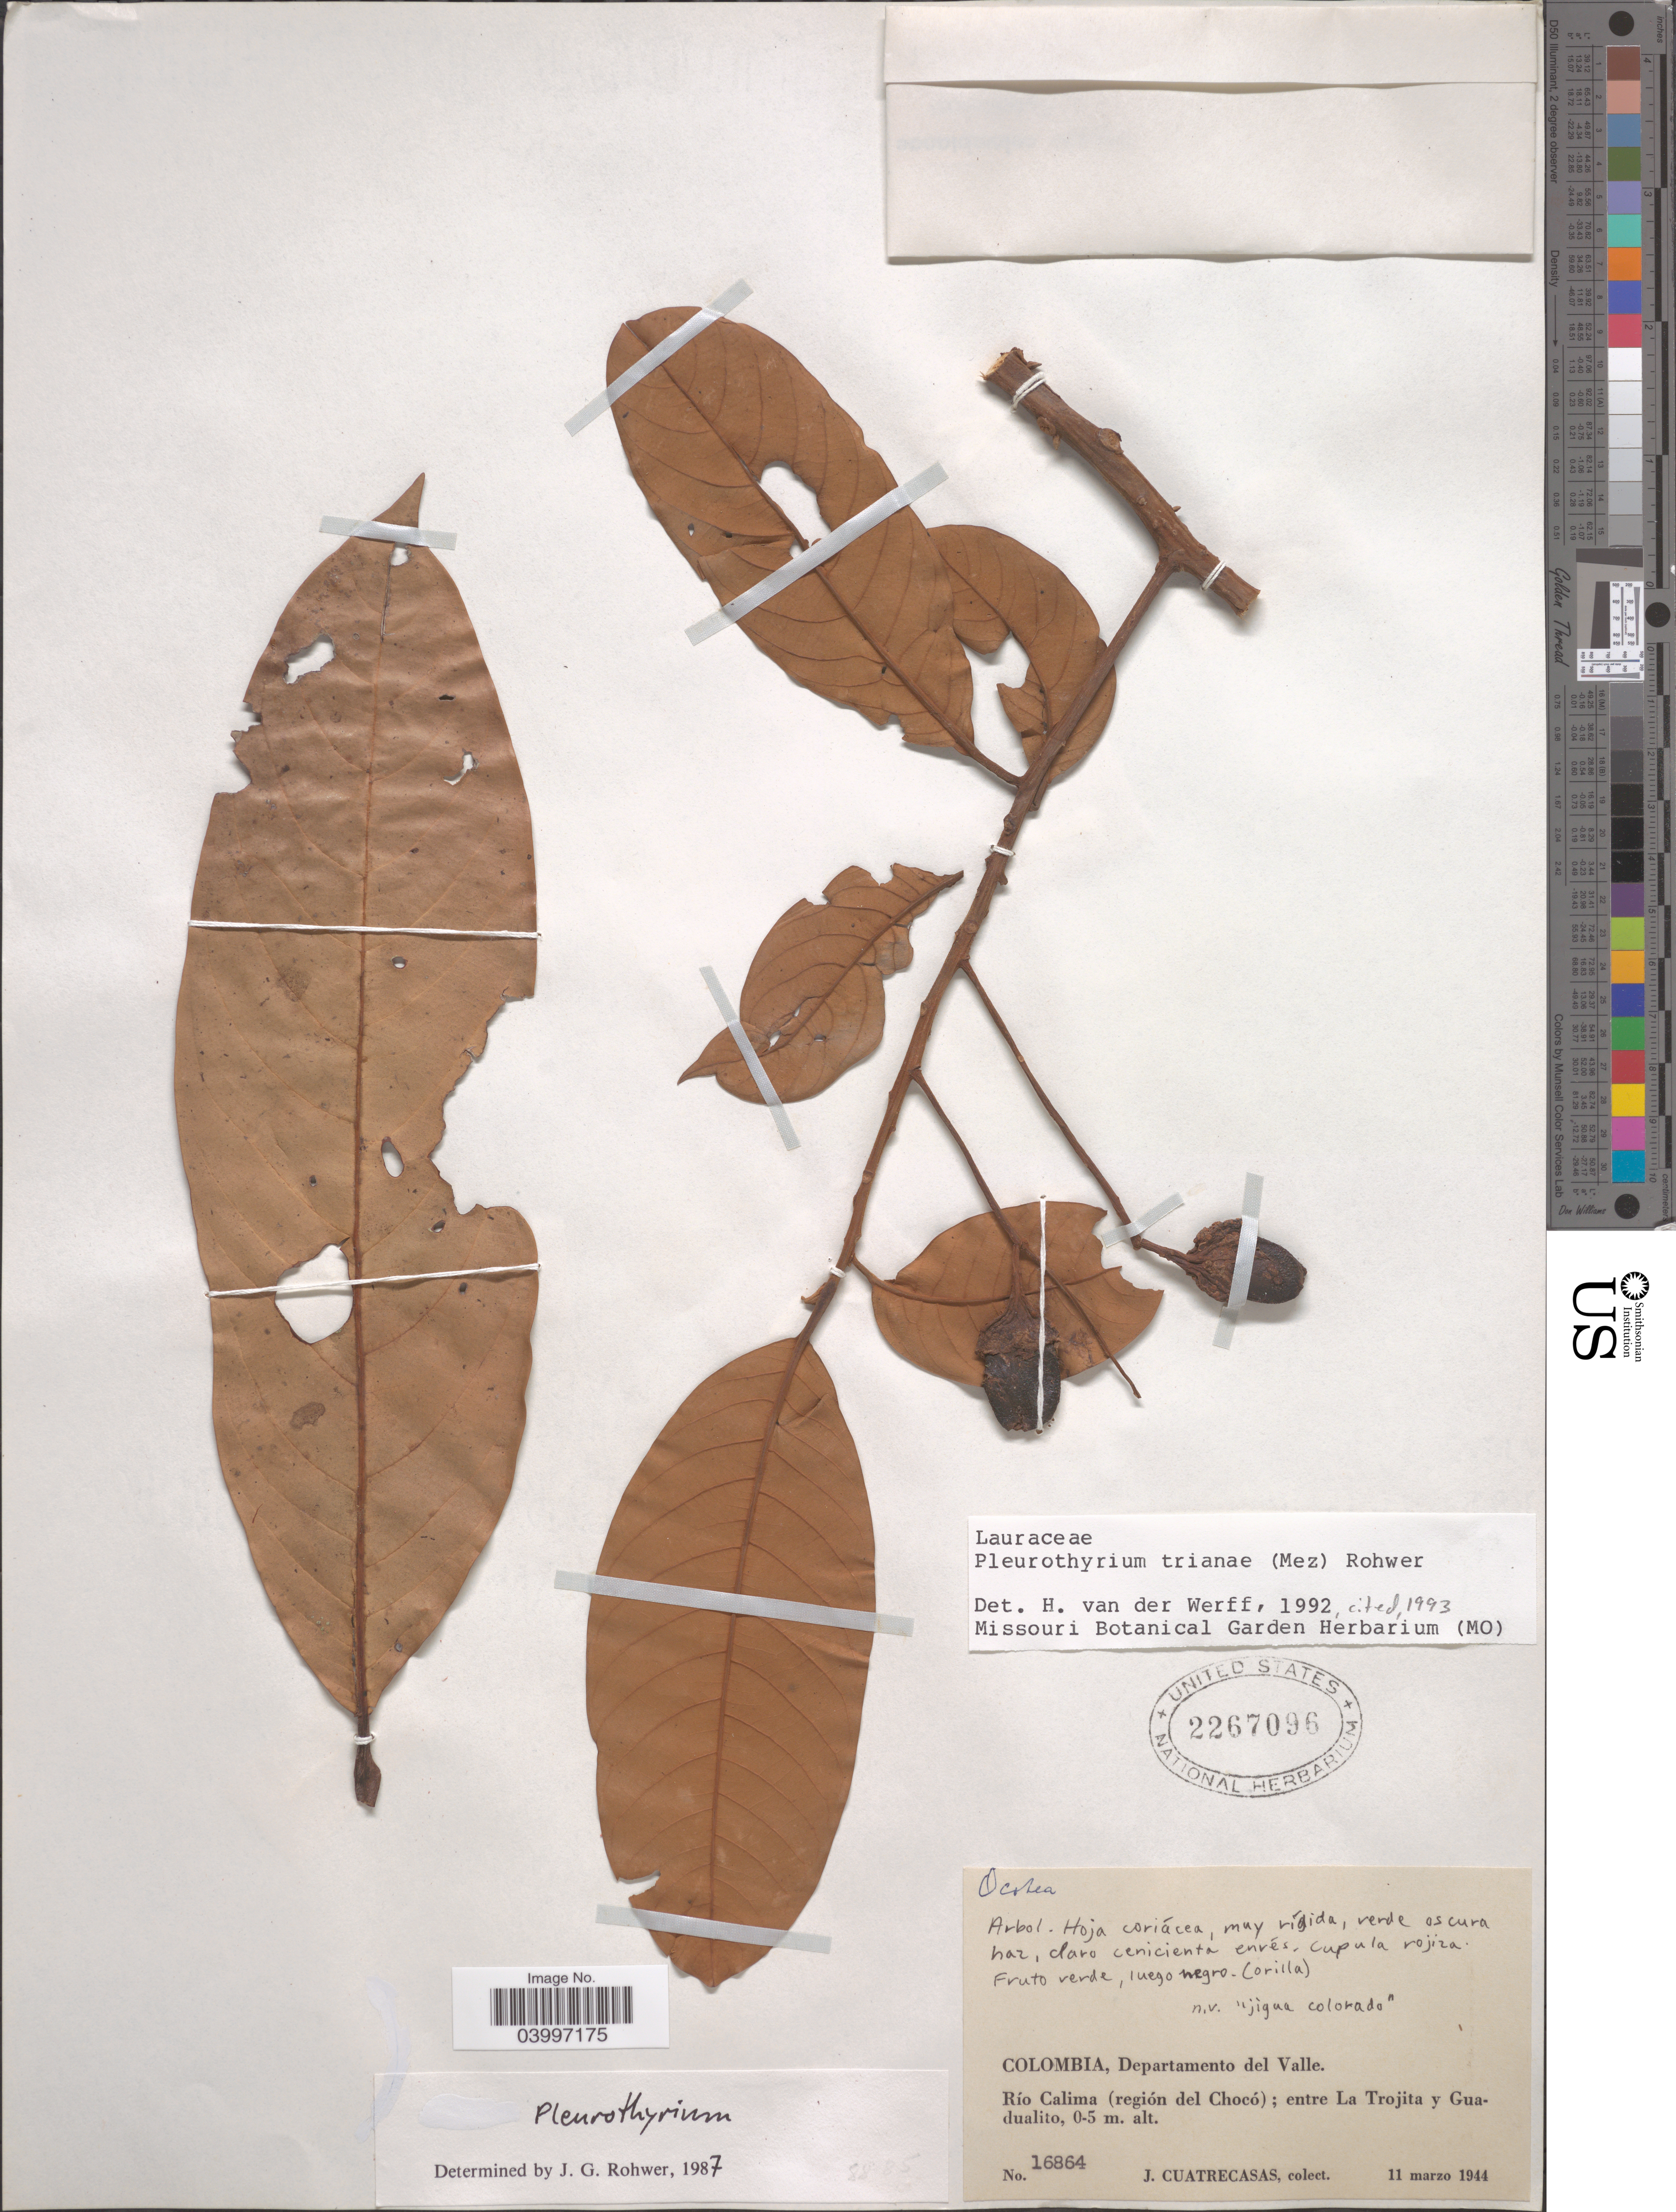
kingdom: Plantae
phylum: Tracheophyta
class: Magnoliopsida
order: Laurales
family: Lauraceae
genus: Pleurothyrium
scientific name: Pleurothyrium trianae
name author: (Mez) Rohwer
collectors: J. Cuatrecasas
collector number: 16864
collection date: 1944-03-11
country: Colombia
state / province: Valle del Cauca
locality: Departamento del Valle. Río Calima (región del Chocó); entre La Trojita y Guadualito.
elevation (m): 0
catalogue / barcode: US 2267096